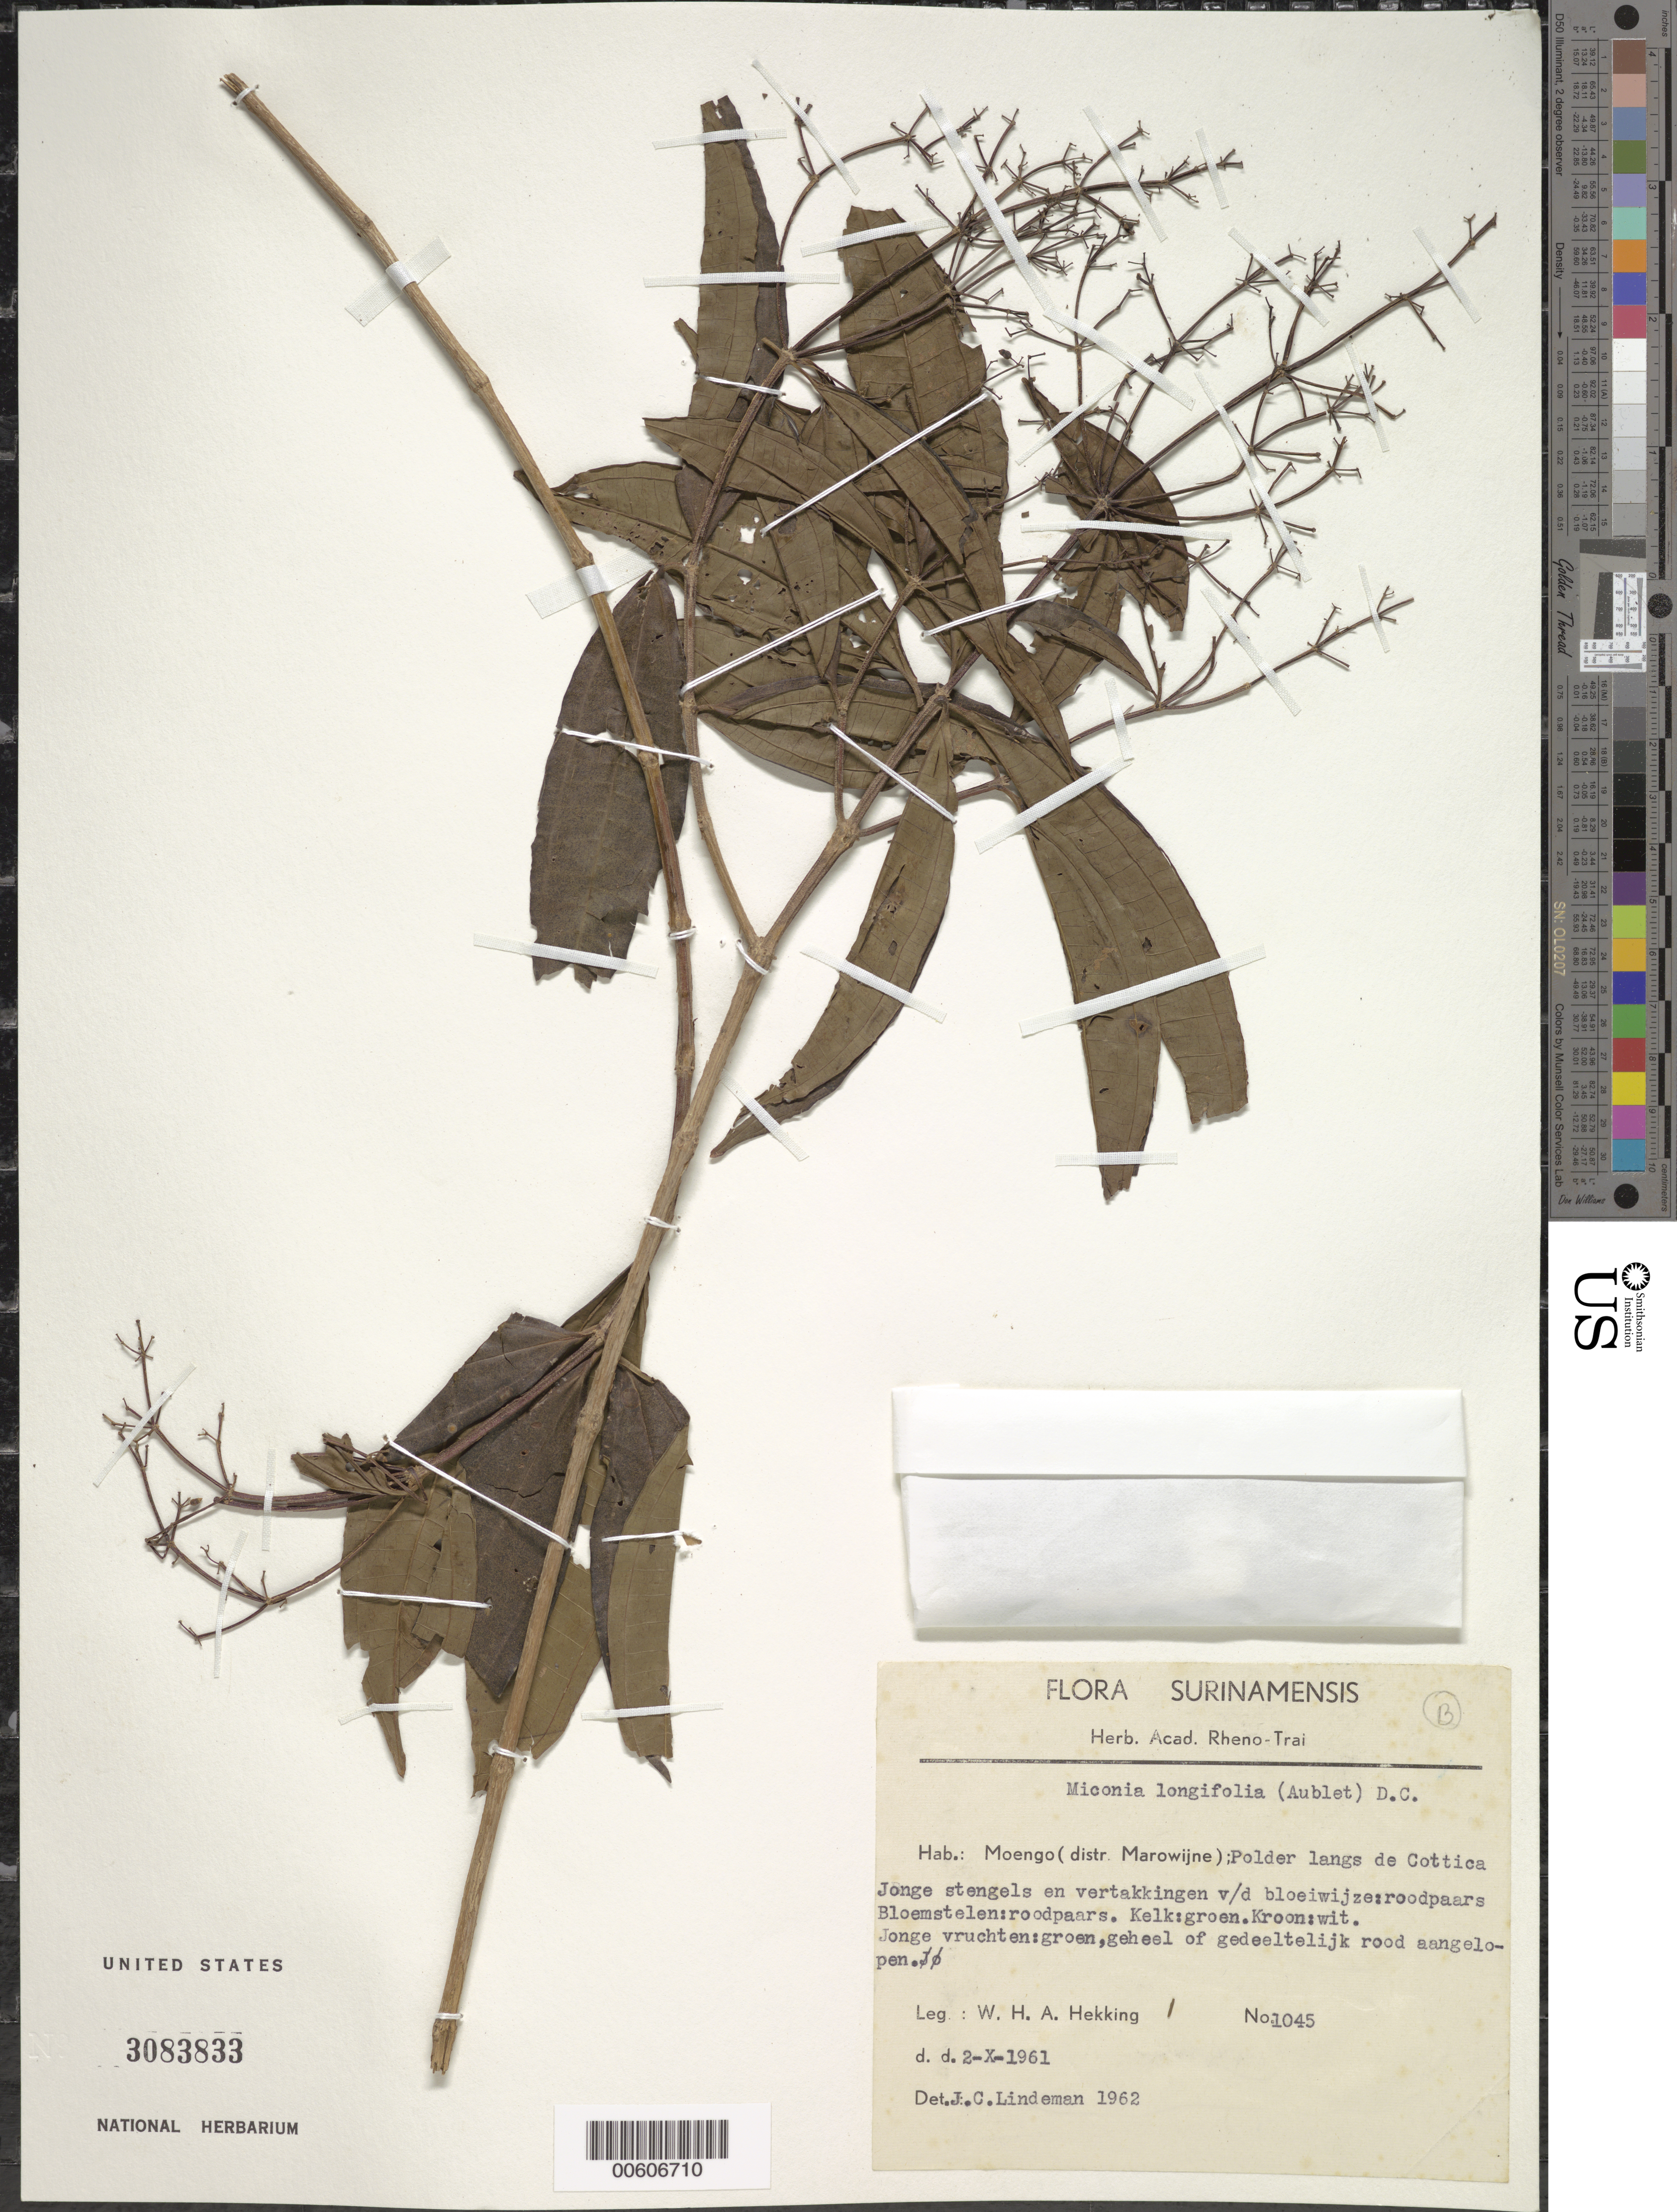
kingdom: Plantae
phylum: Tracheophyta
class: Magnoliopsida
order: Myrtales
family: Melastomataceae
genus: Miconia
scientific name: Miconia longifolia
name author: (Aubl.) DC.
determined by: Lindeman, J. C.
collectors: W. H. A. Hekking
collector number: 1045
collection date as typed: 2-Oct-61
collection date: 1961-10-02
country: Suriname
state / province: Marowijne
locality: Moengo, polder langs de Cottica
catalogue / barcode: US 3083833